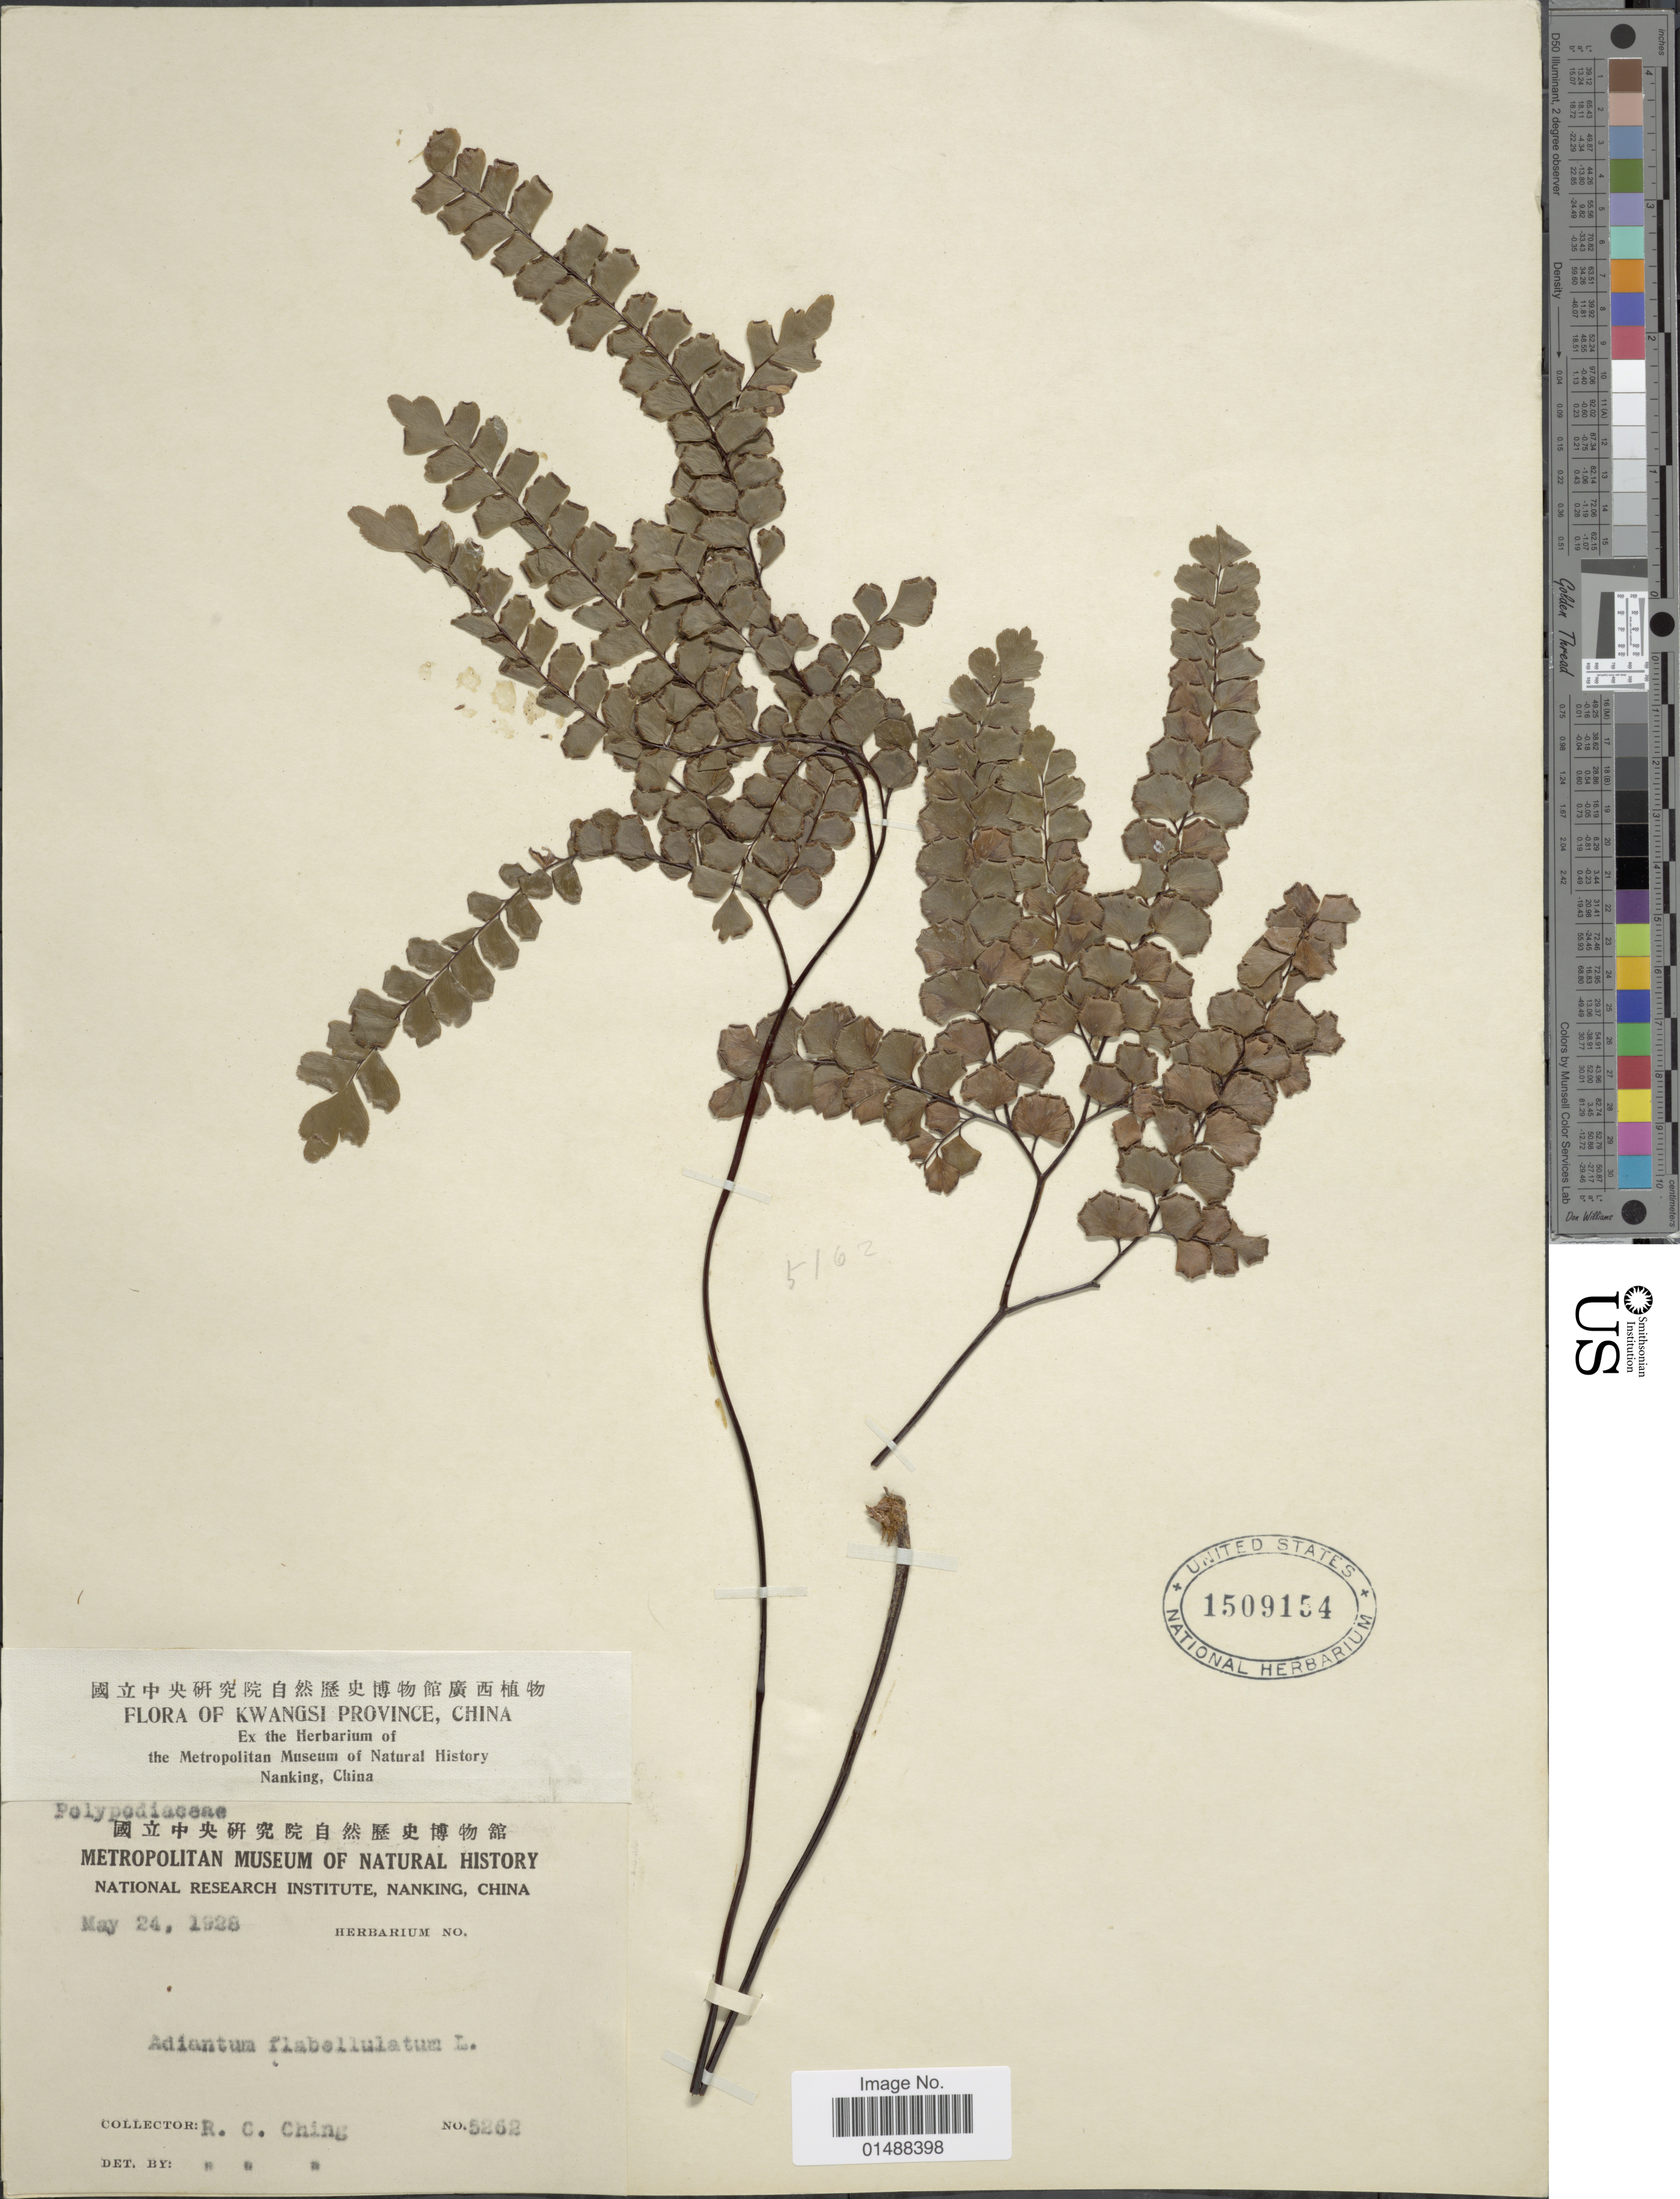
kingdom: Plantae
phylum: Tracheophyta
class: Polypodiopsida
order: Polypodiales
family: Pteridaceae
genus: Adiantum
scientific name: Adiantum flabellulatum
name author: L.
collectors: R. C. Ching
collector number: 5262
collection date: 1928-05-24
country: China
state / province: Guangxi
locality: Kwangsi province, China.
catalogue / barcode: US 1509154